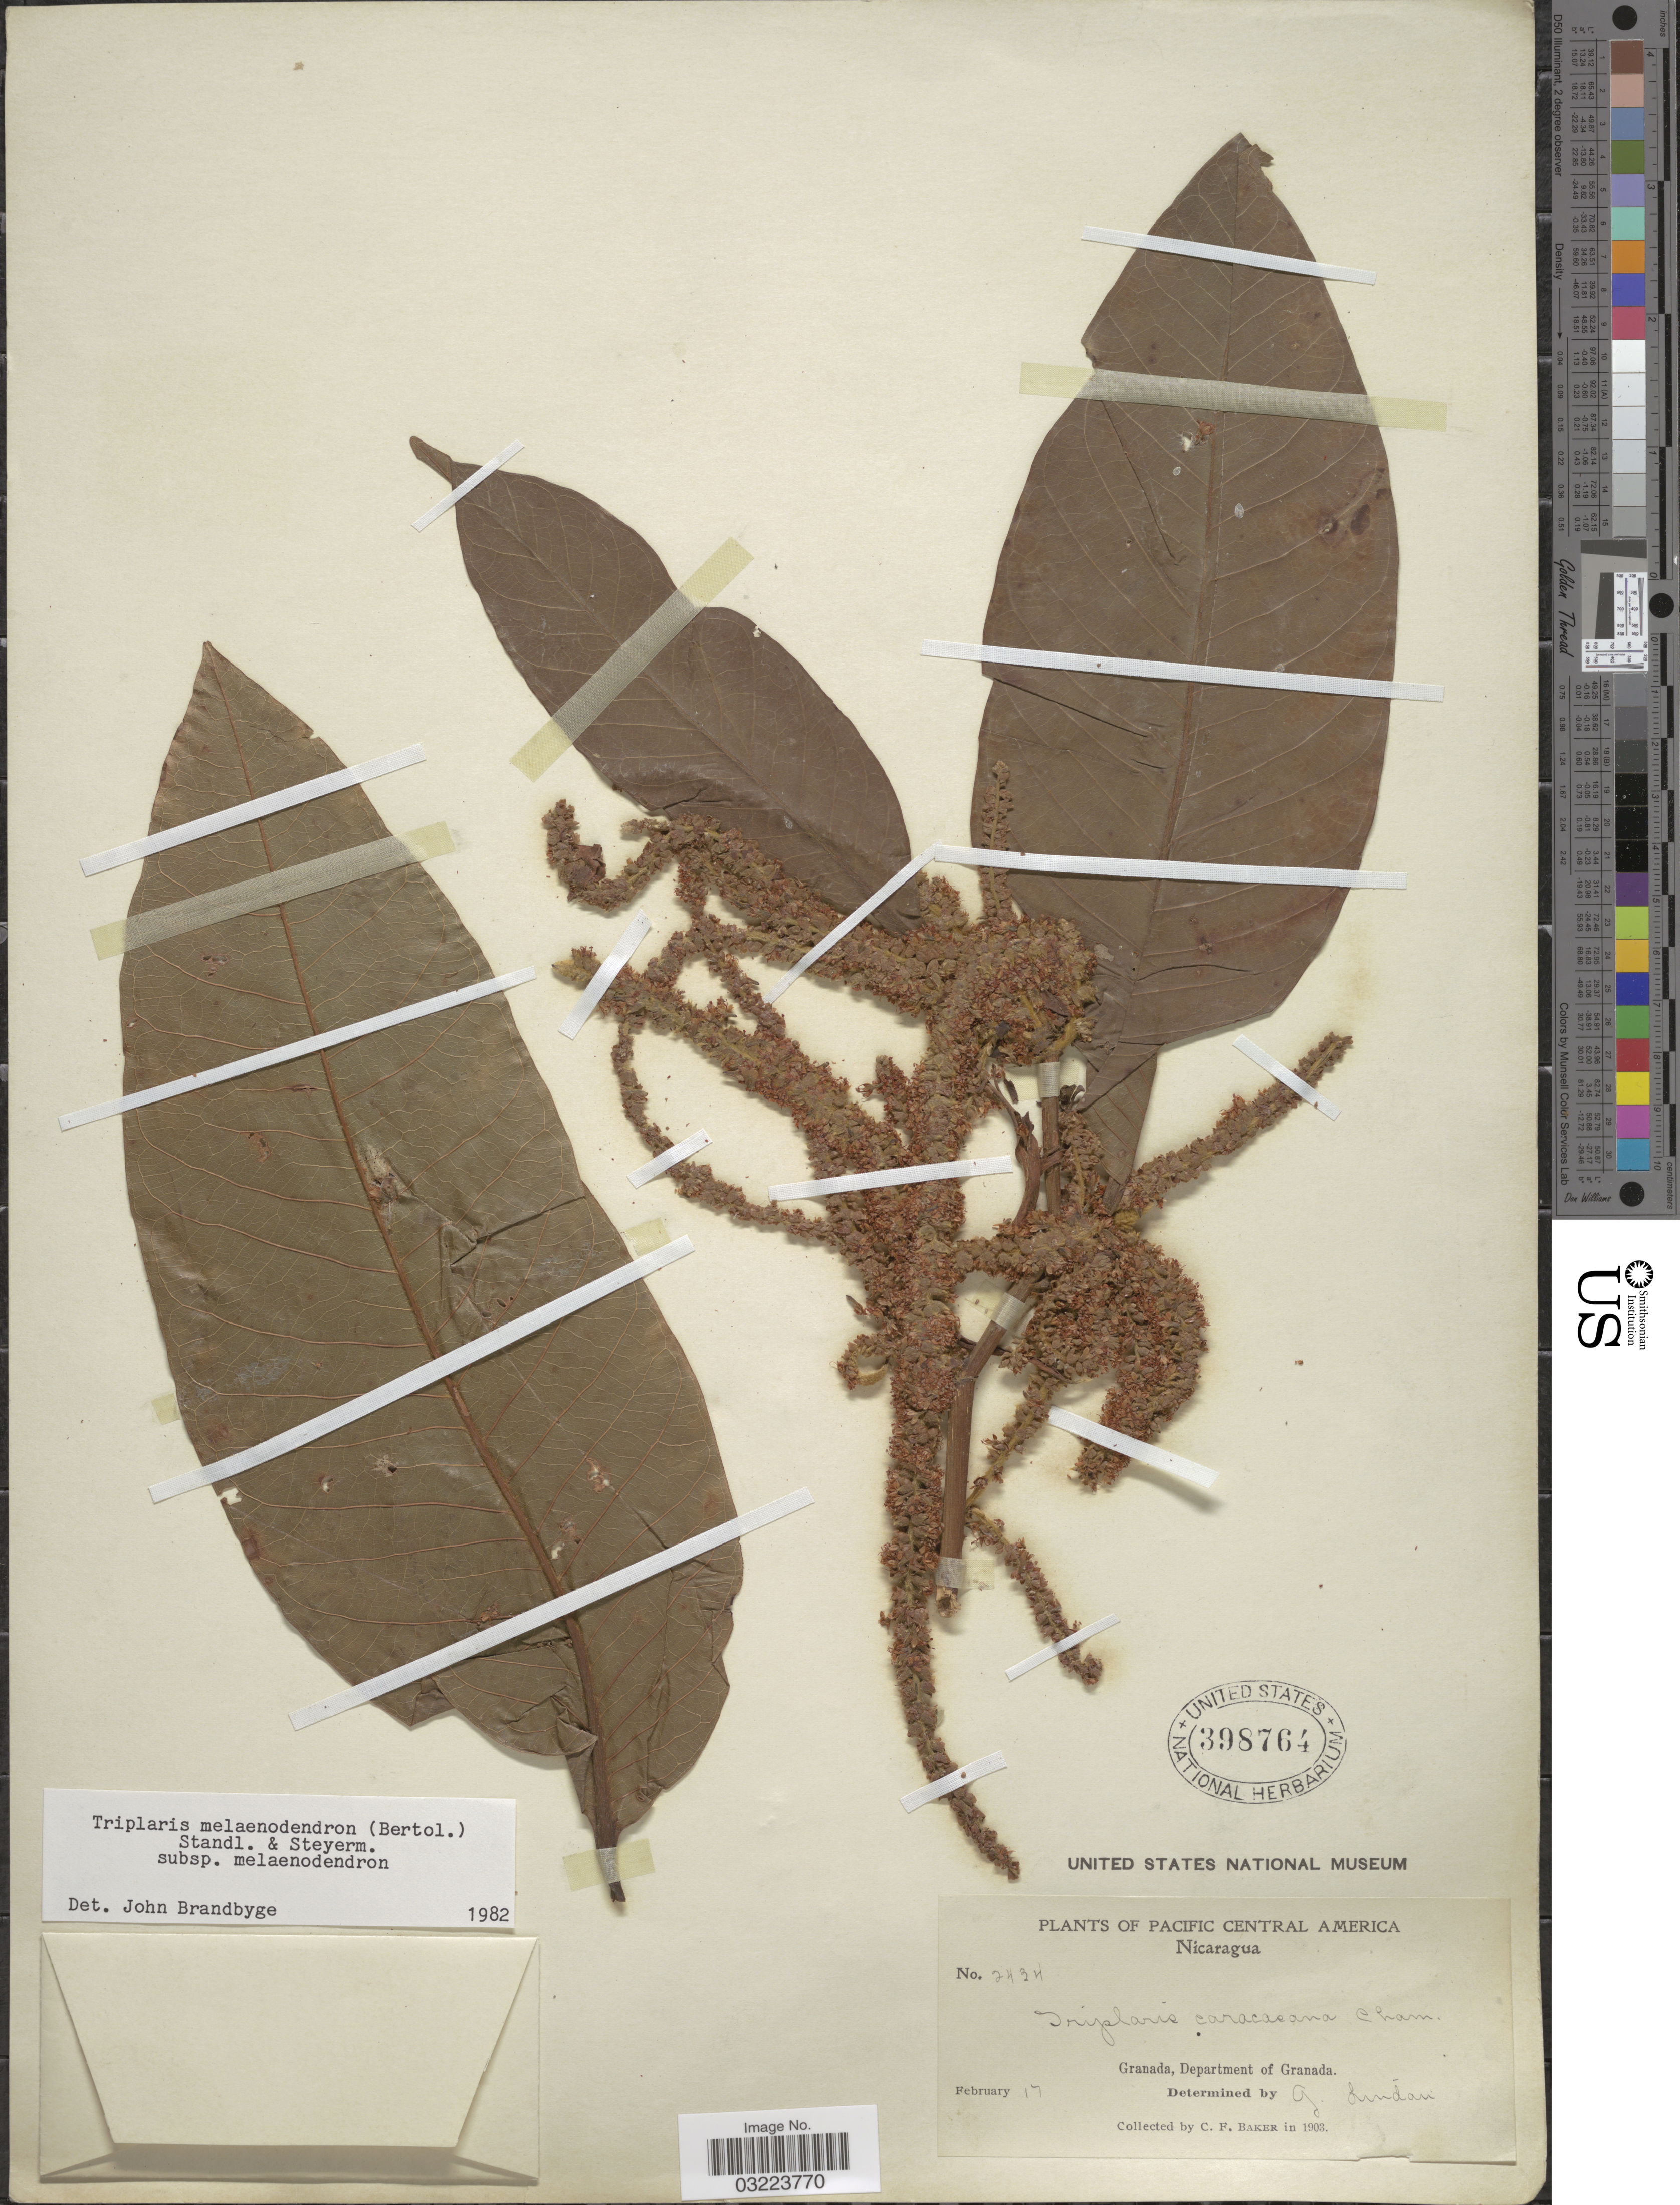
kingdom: Plantae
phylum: Tracheophyta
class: Magnoliopsida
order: Caryophyllales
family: Polygonaceae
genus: Triplaris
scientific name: Triplaris melaenodendron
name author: (Bertol.) Standl. & Steyerm.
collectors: C. F. Baker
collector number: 2434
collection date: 1903-02-17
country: Nicaragua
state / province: Granada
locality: Pacific Central America. Granada, Department of Granada.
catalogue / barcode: US 398764